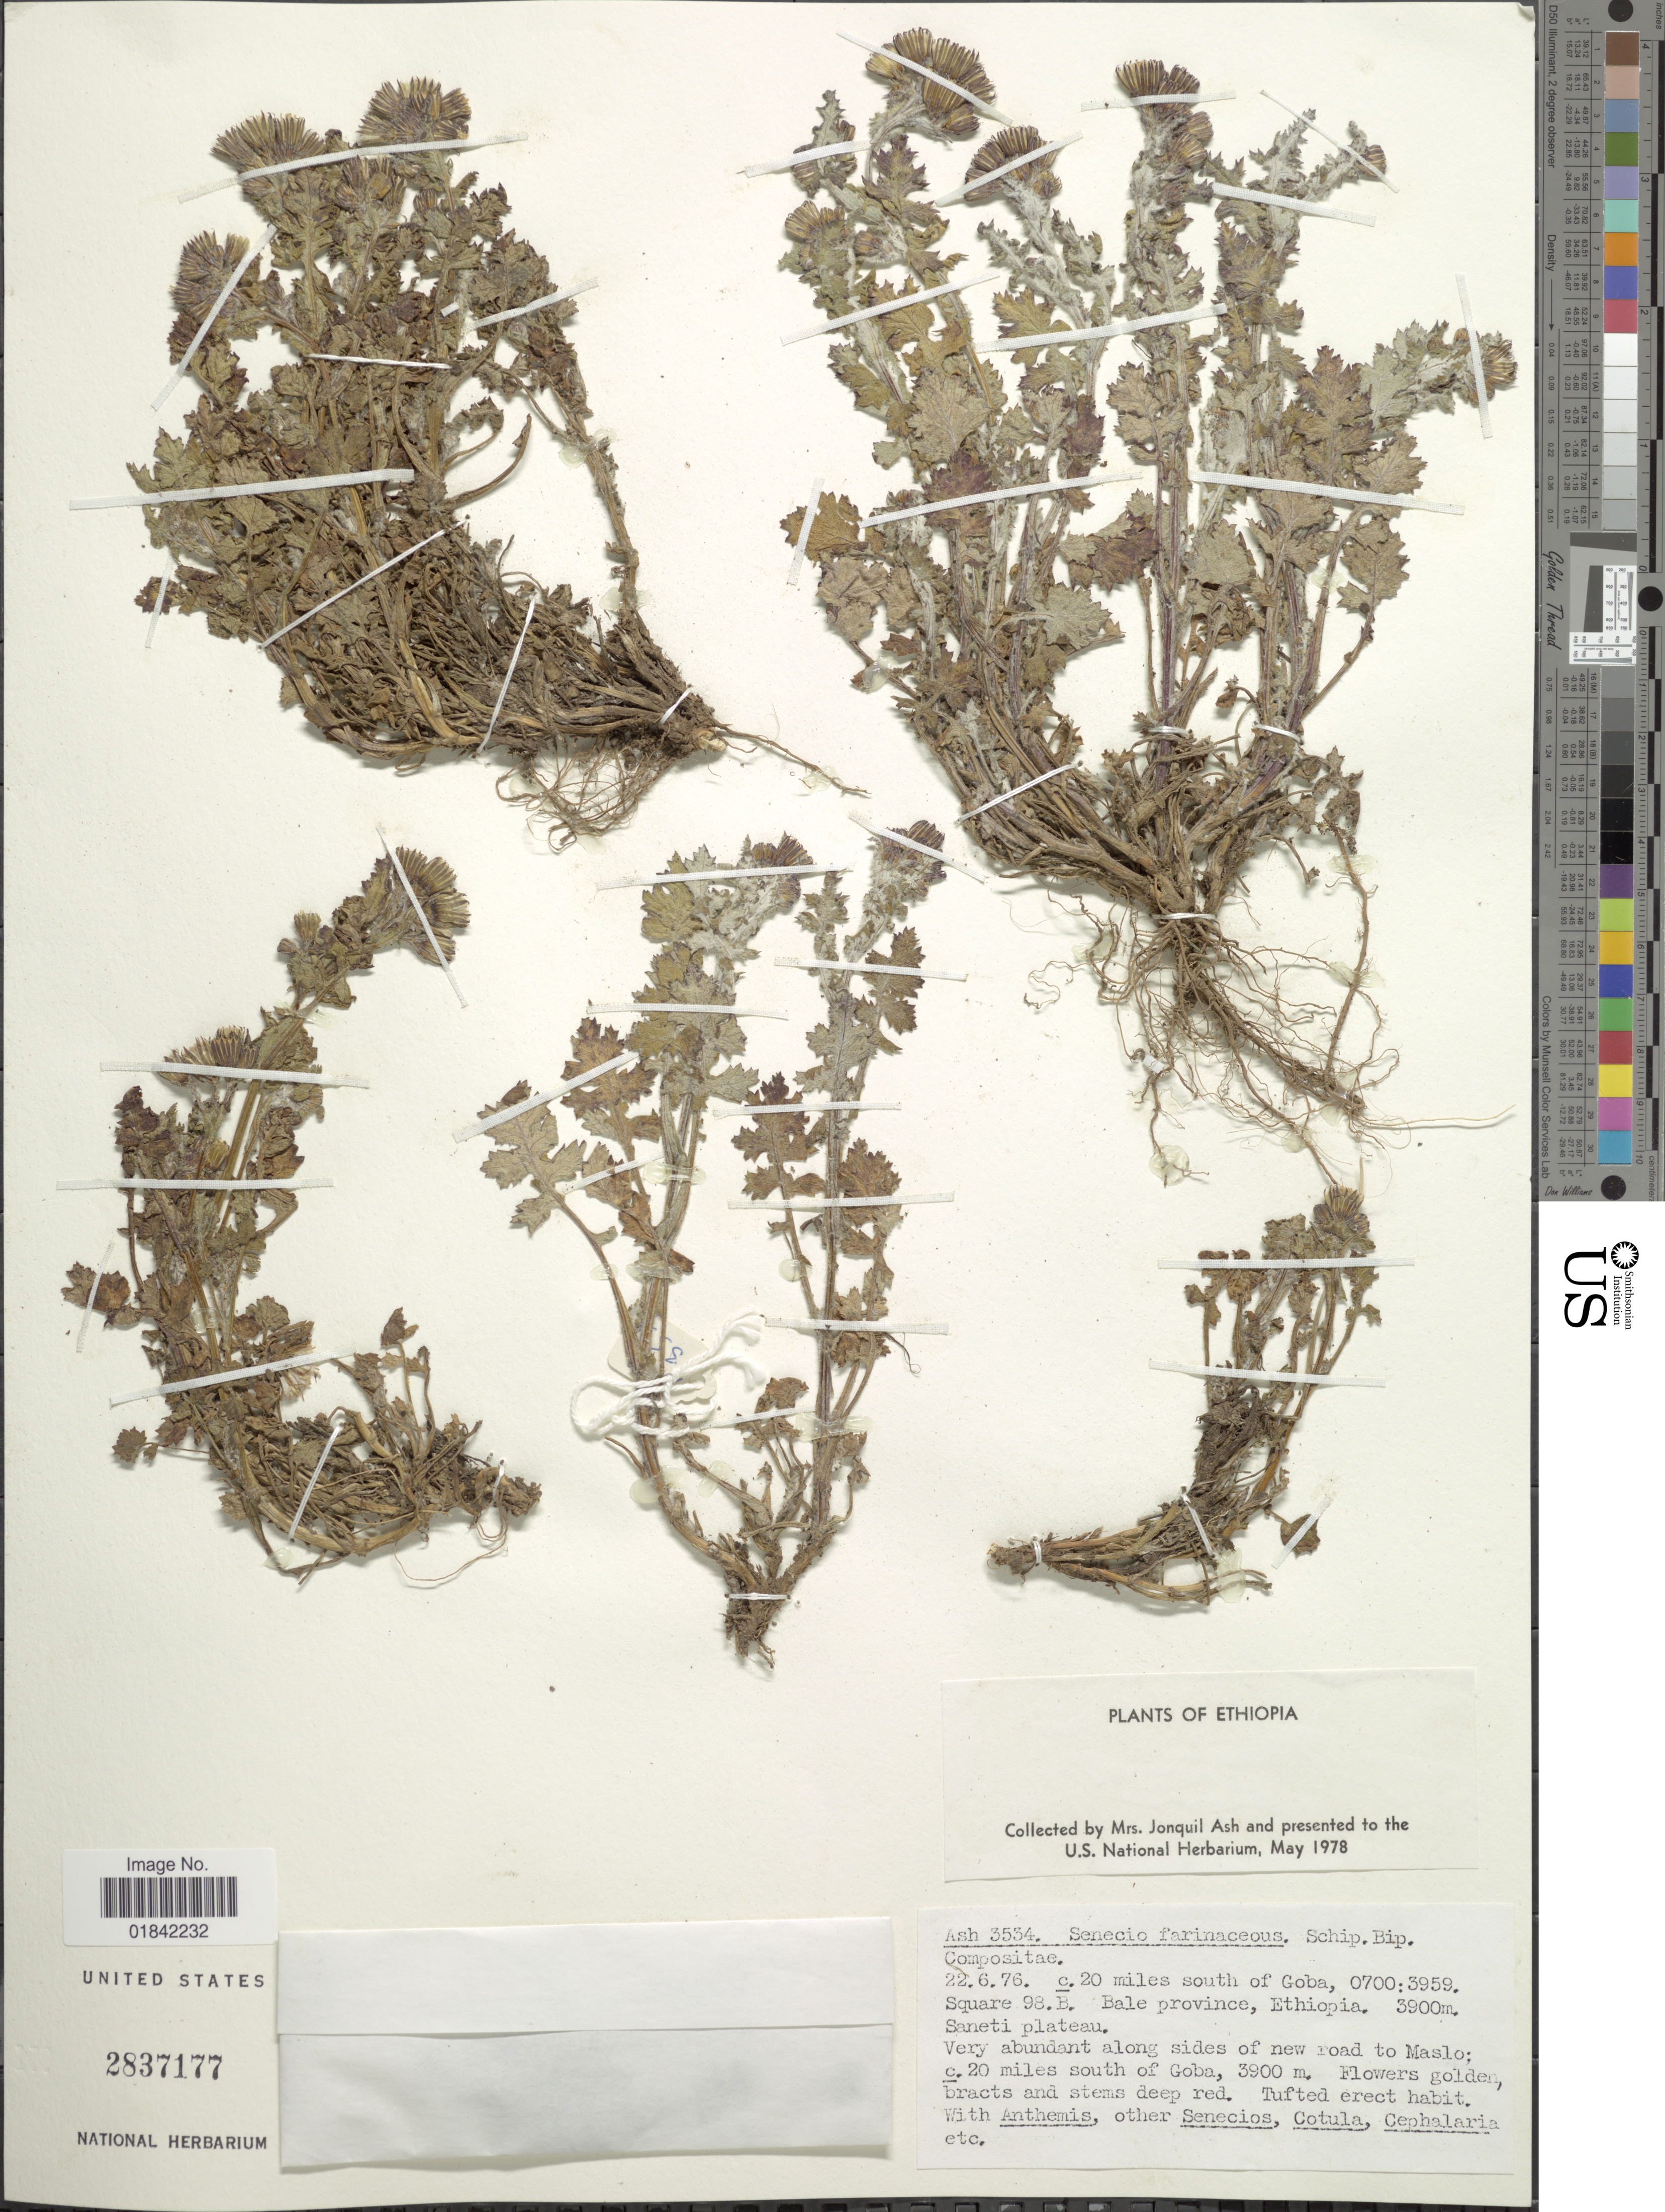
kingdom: Plantae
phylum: Tracheophyta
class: Magnoliopsida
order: Asterales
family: Asteraceae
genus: Senecio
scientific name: Senecio farinaceus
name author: Sch. Bip.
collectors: -. Ash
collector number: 3534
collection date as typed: Transcribed d/m/y: 22/6/76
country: Ethiopia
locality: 20 miles south of Goba, 0700:3959, Square 98.B., Bale province, Ethiopia, Saneti plateau, along sides of new road to Maslo, 20 miles south of Goba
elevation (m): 3900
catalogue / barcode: US 2837177